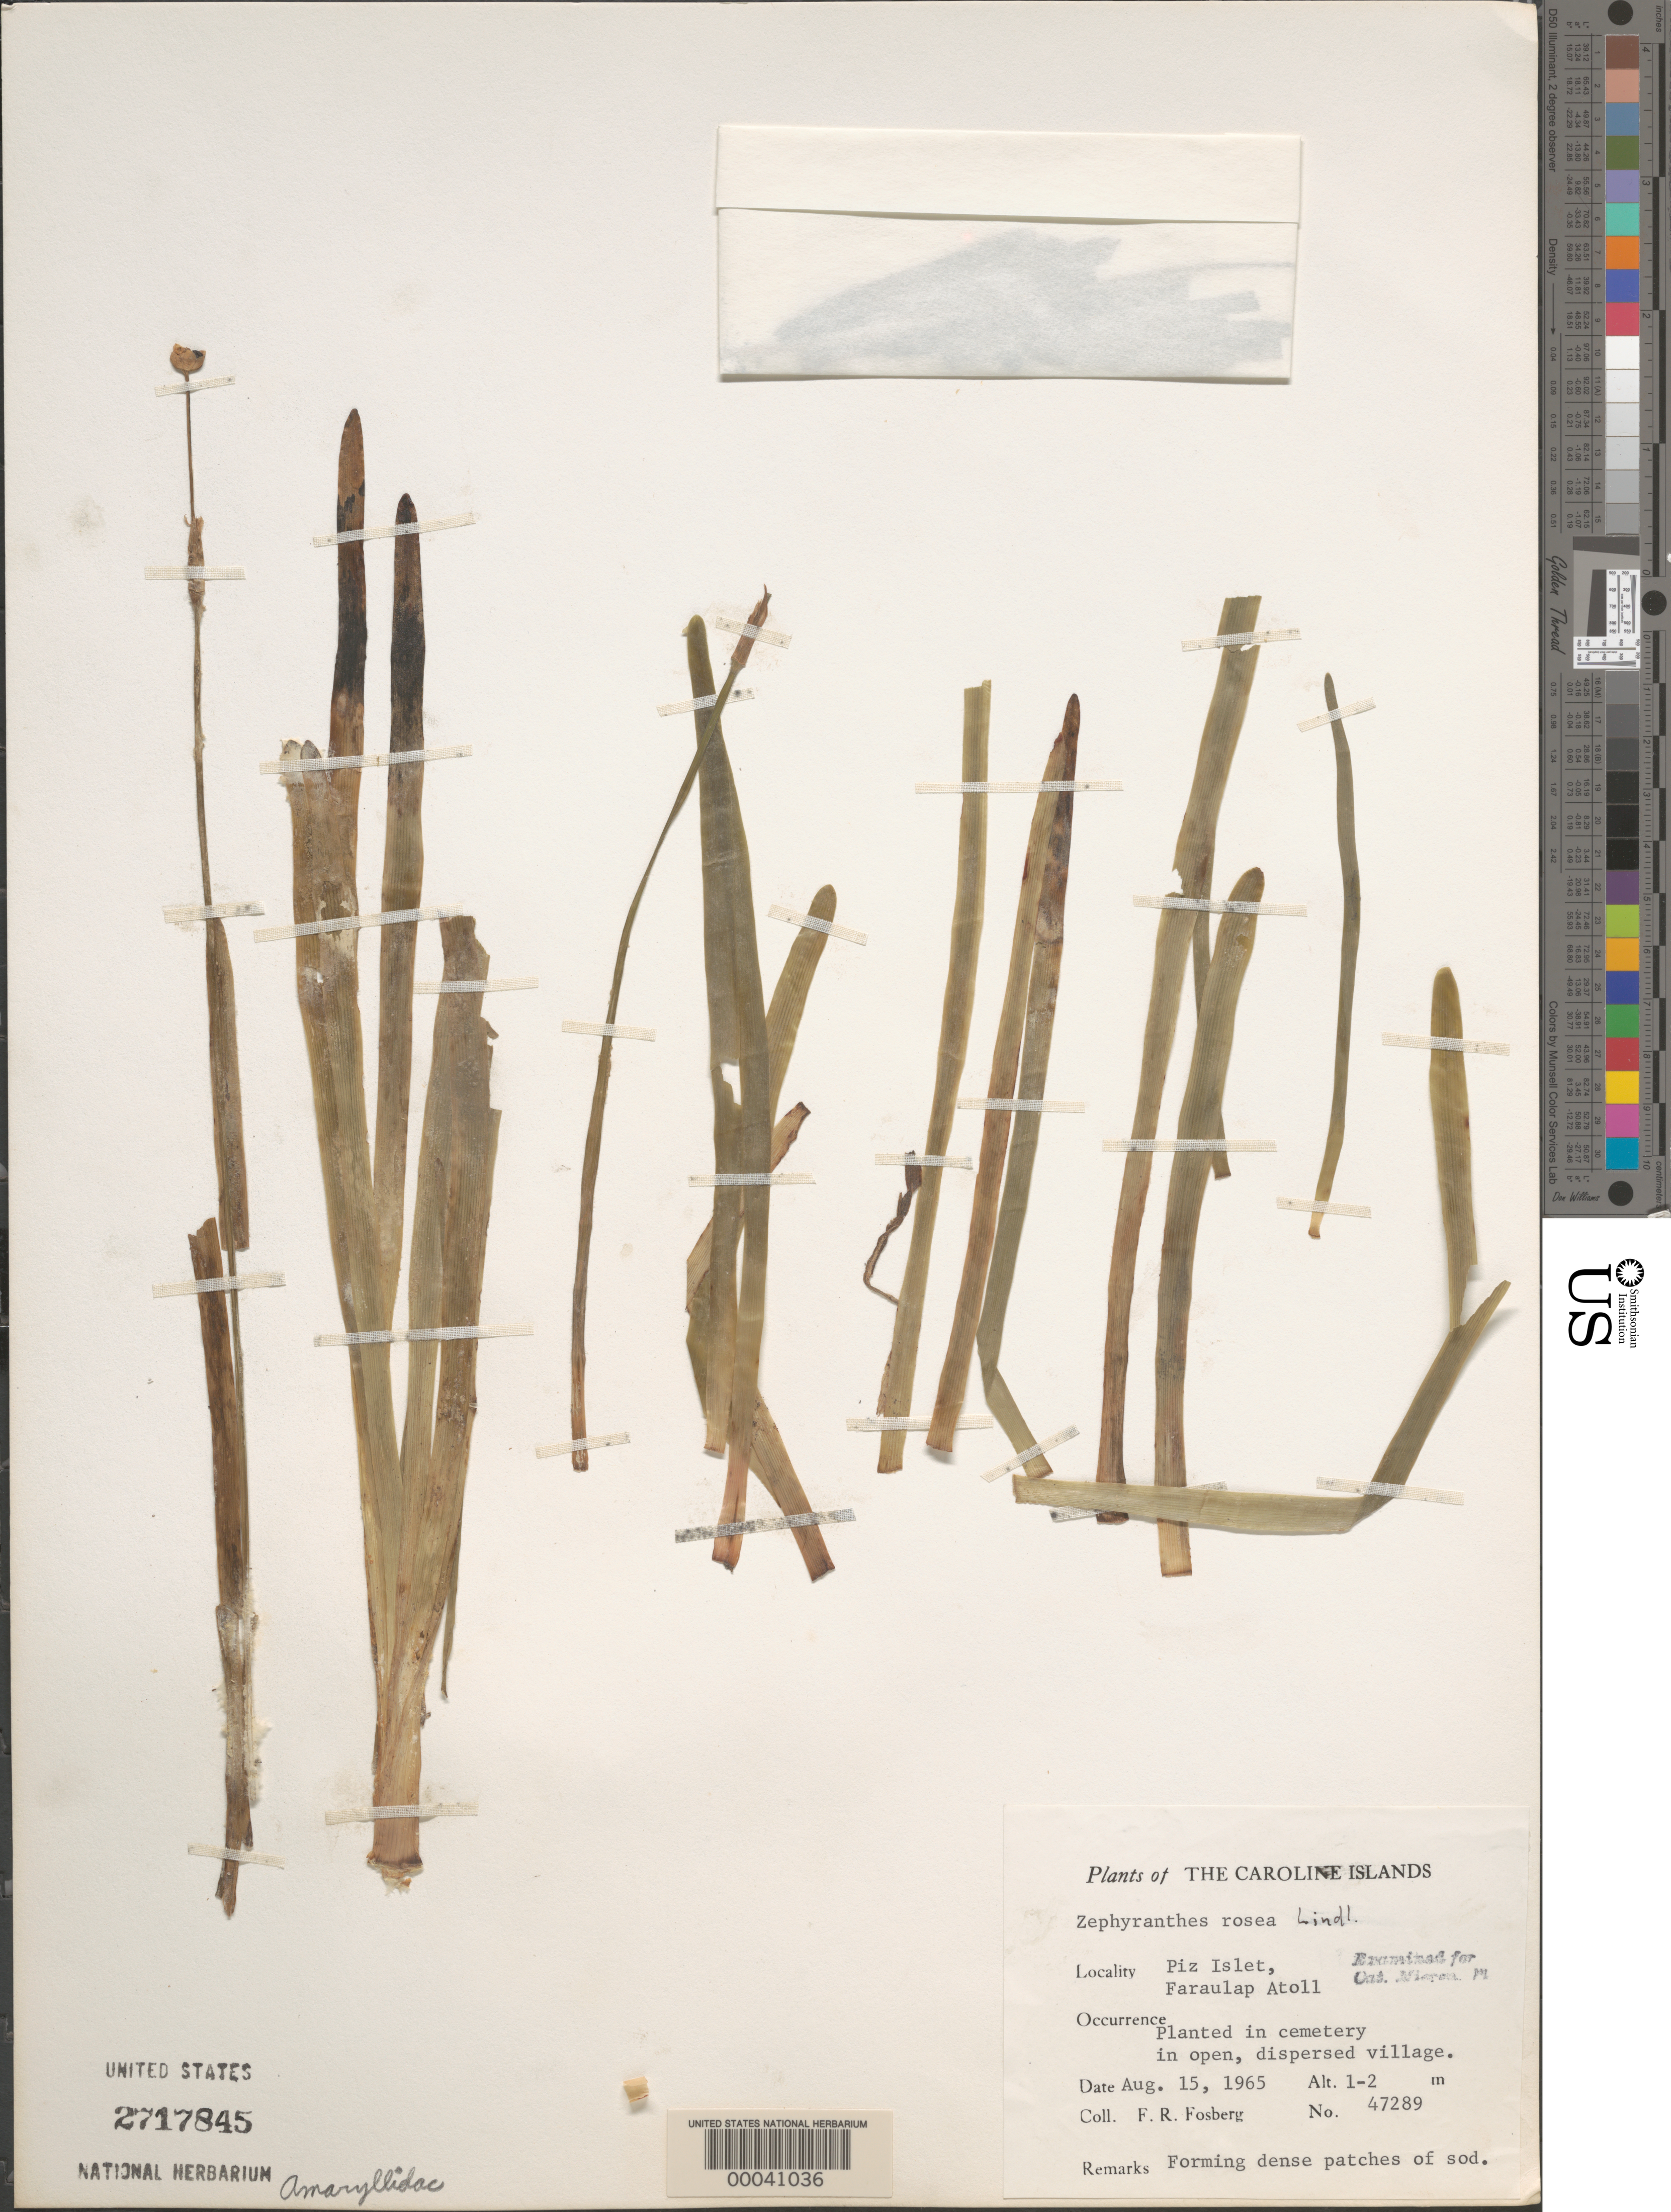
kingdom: Plantae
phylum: Tracheophyta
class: Liliopsida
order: Asparagales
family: Amaryllidaceae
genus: Zephyranthes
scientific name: Zephyranthes rosea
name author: Lindl.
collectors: F. R. Fosberg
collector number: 47289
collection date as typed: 15 Aug 1965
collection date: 1965-08-15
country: Micronesia, Federated States of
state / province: Yap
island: Faraulep Atoll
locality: Piz Islet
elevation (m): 1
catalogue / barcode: US 2717845